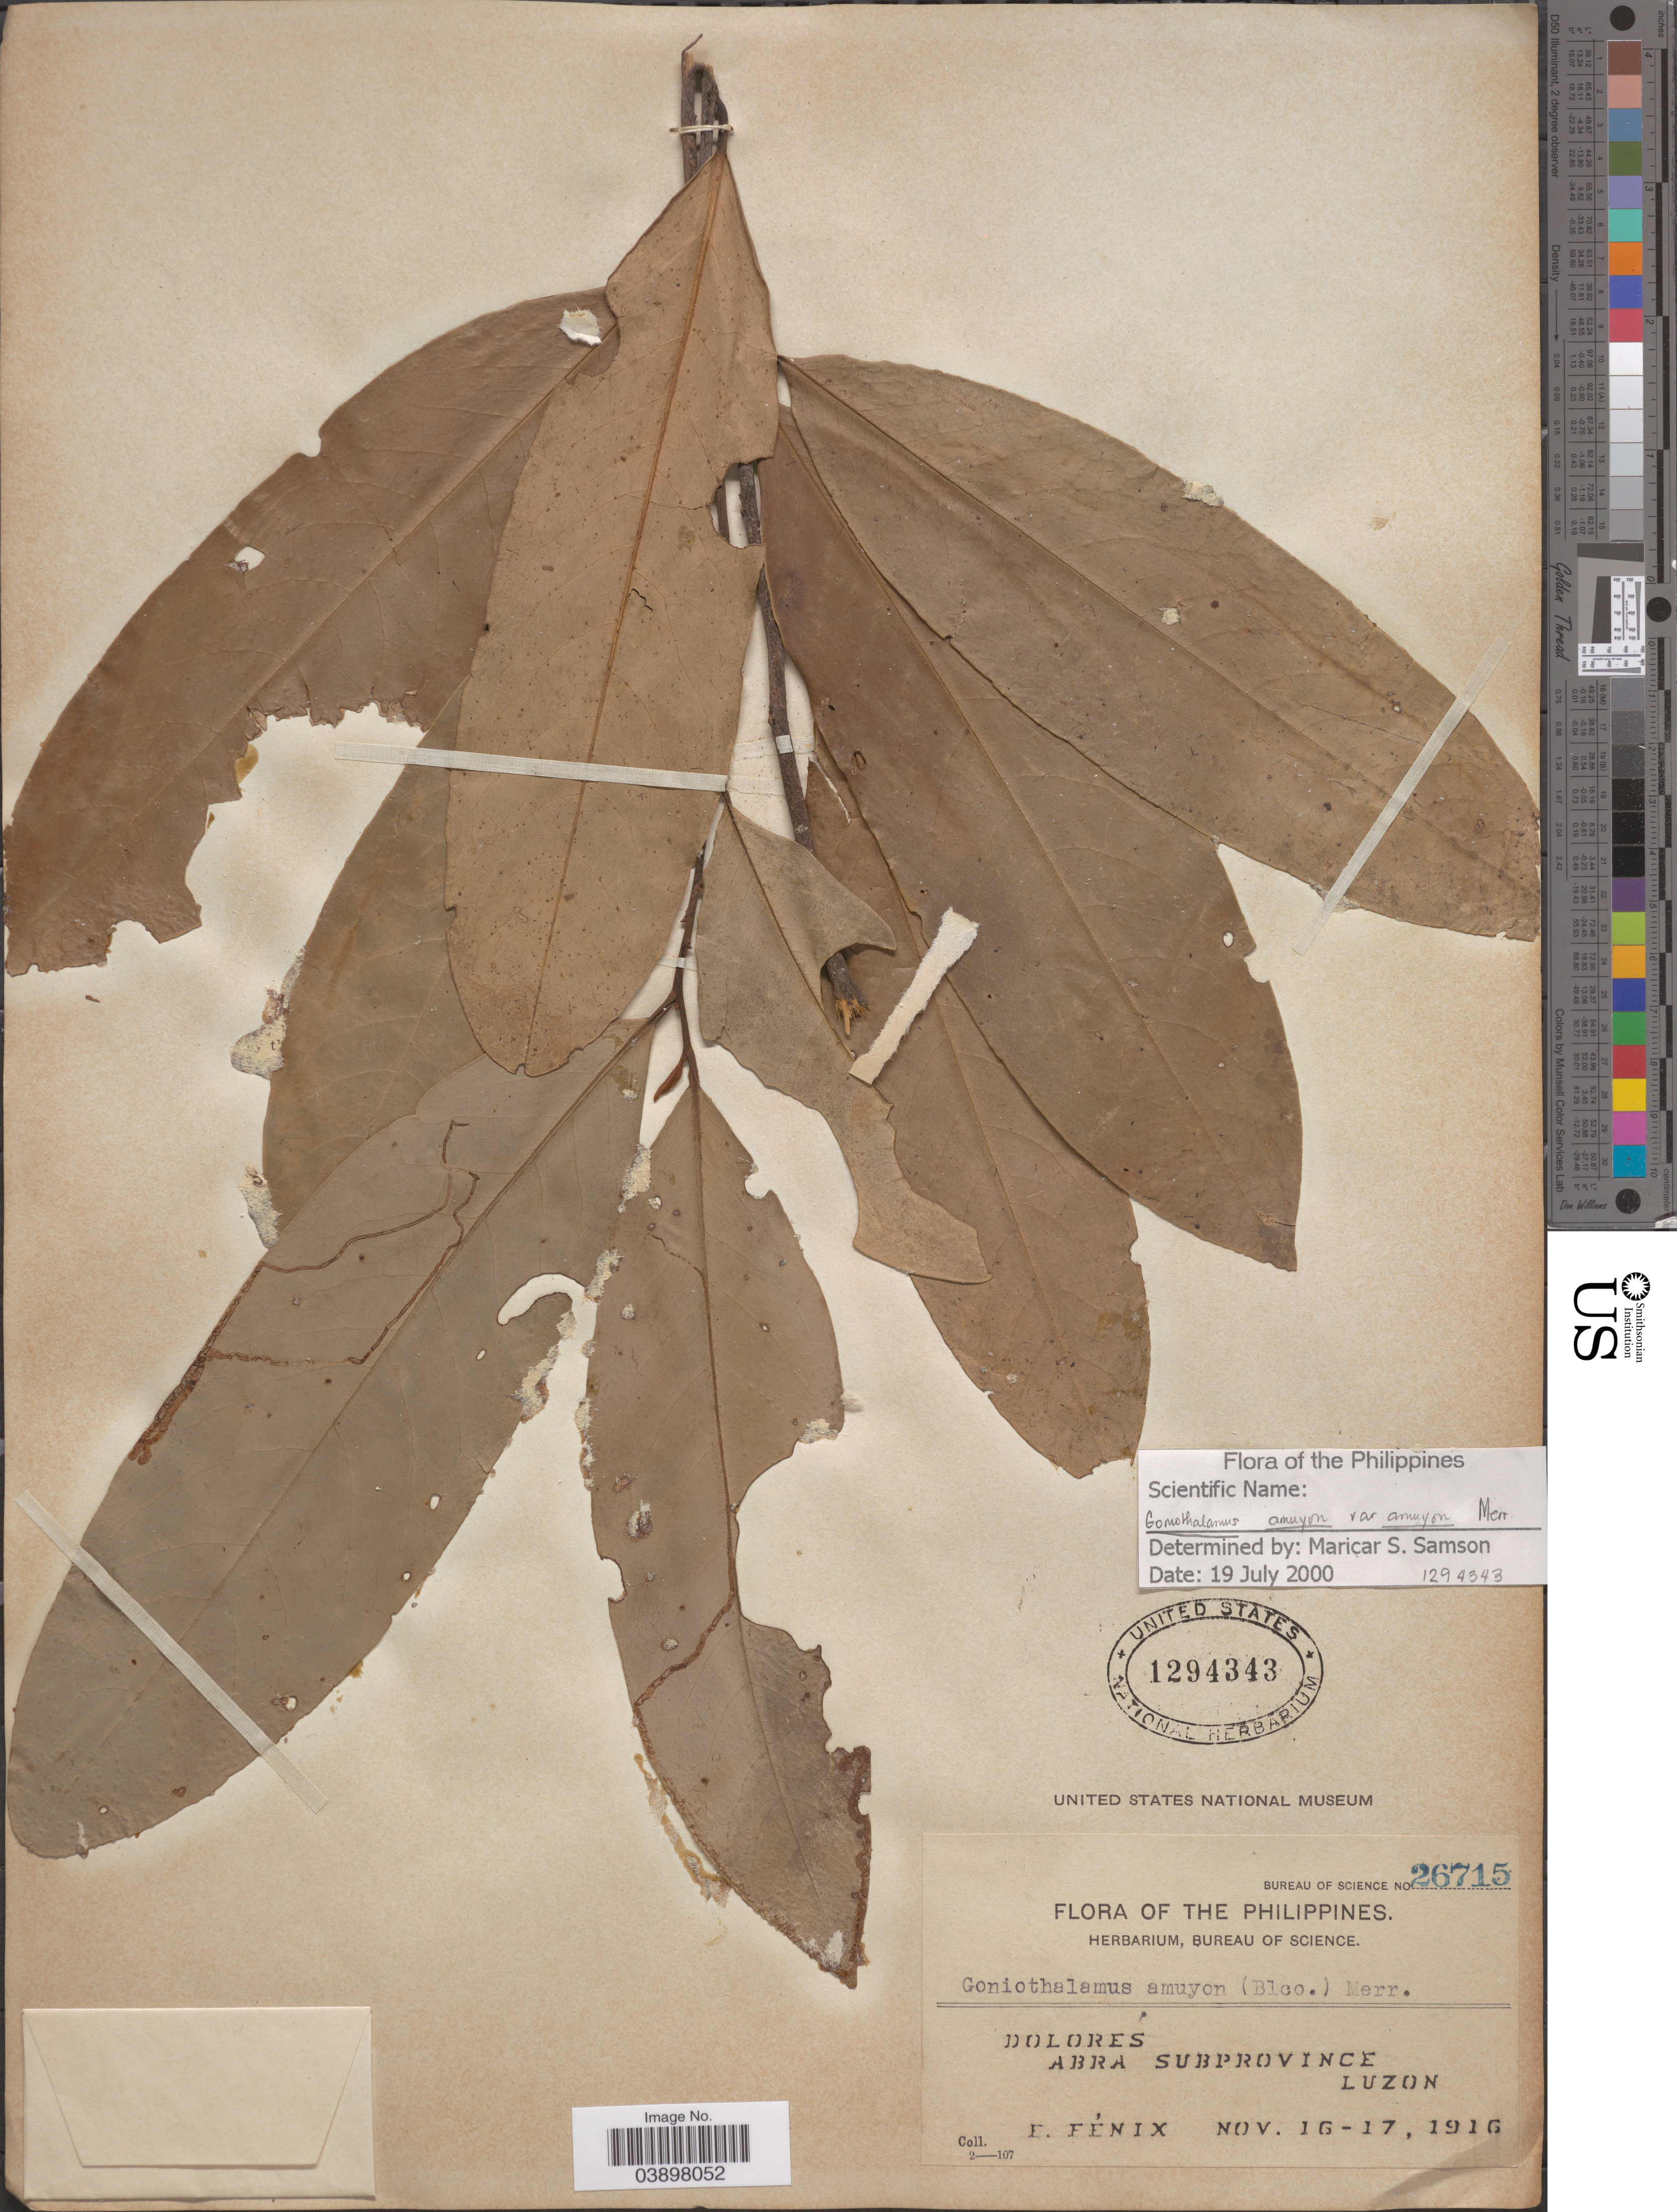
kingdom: Plantae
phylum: Tracheophyta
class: Magnoliopsida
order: Magnoliales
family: Annonaceae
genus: Goniothalamus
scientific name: Goniothalamus amuyon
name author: (Blanco) Merr.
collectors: E. Fenix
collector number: Bureau of Science 26715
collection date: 1916-11-16/1916-11-17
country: Philippines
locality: Dolores. Abra Subprovince. Luzon.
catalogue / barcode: US 1294343